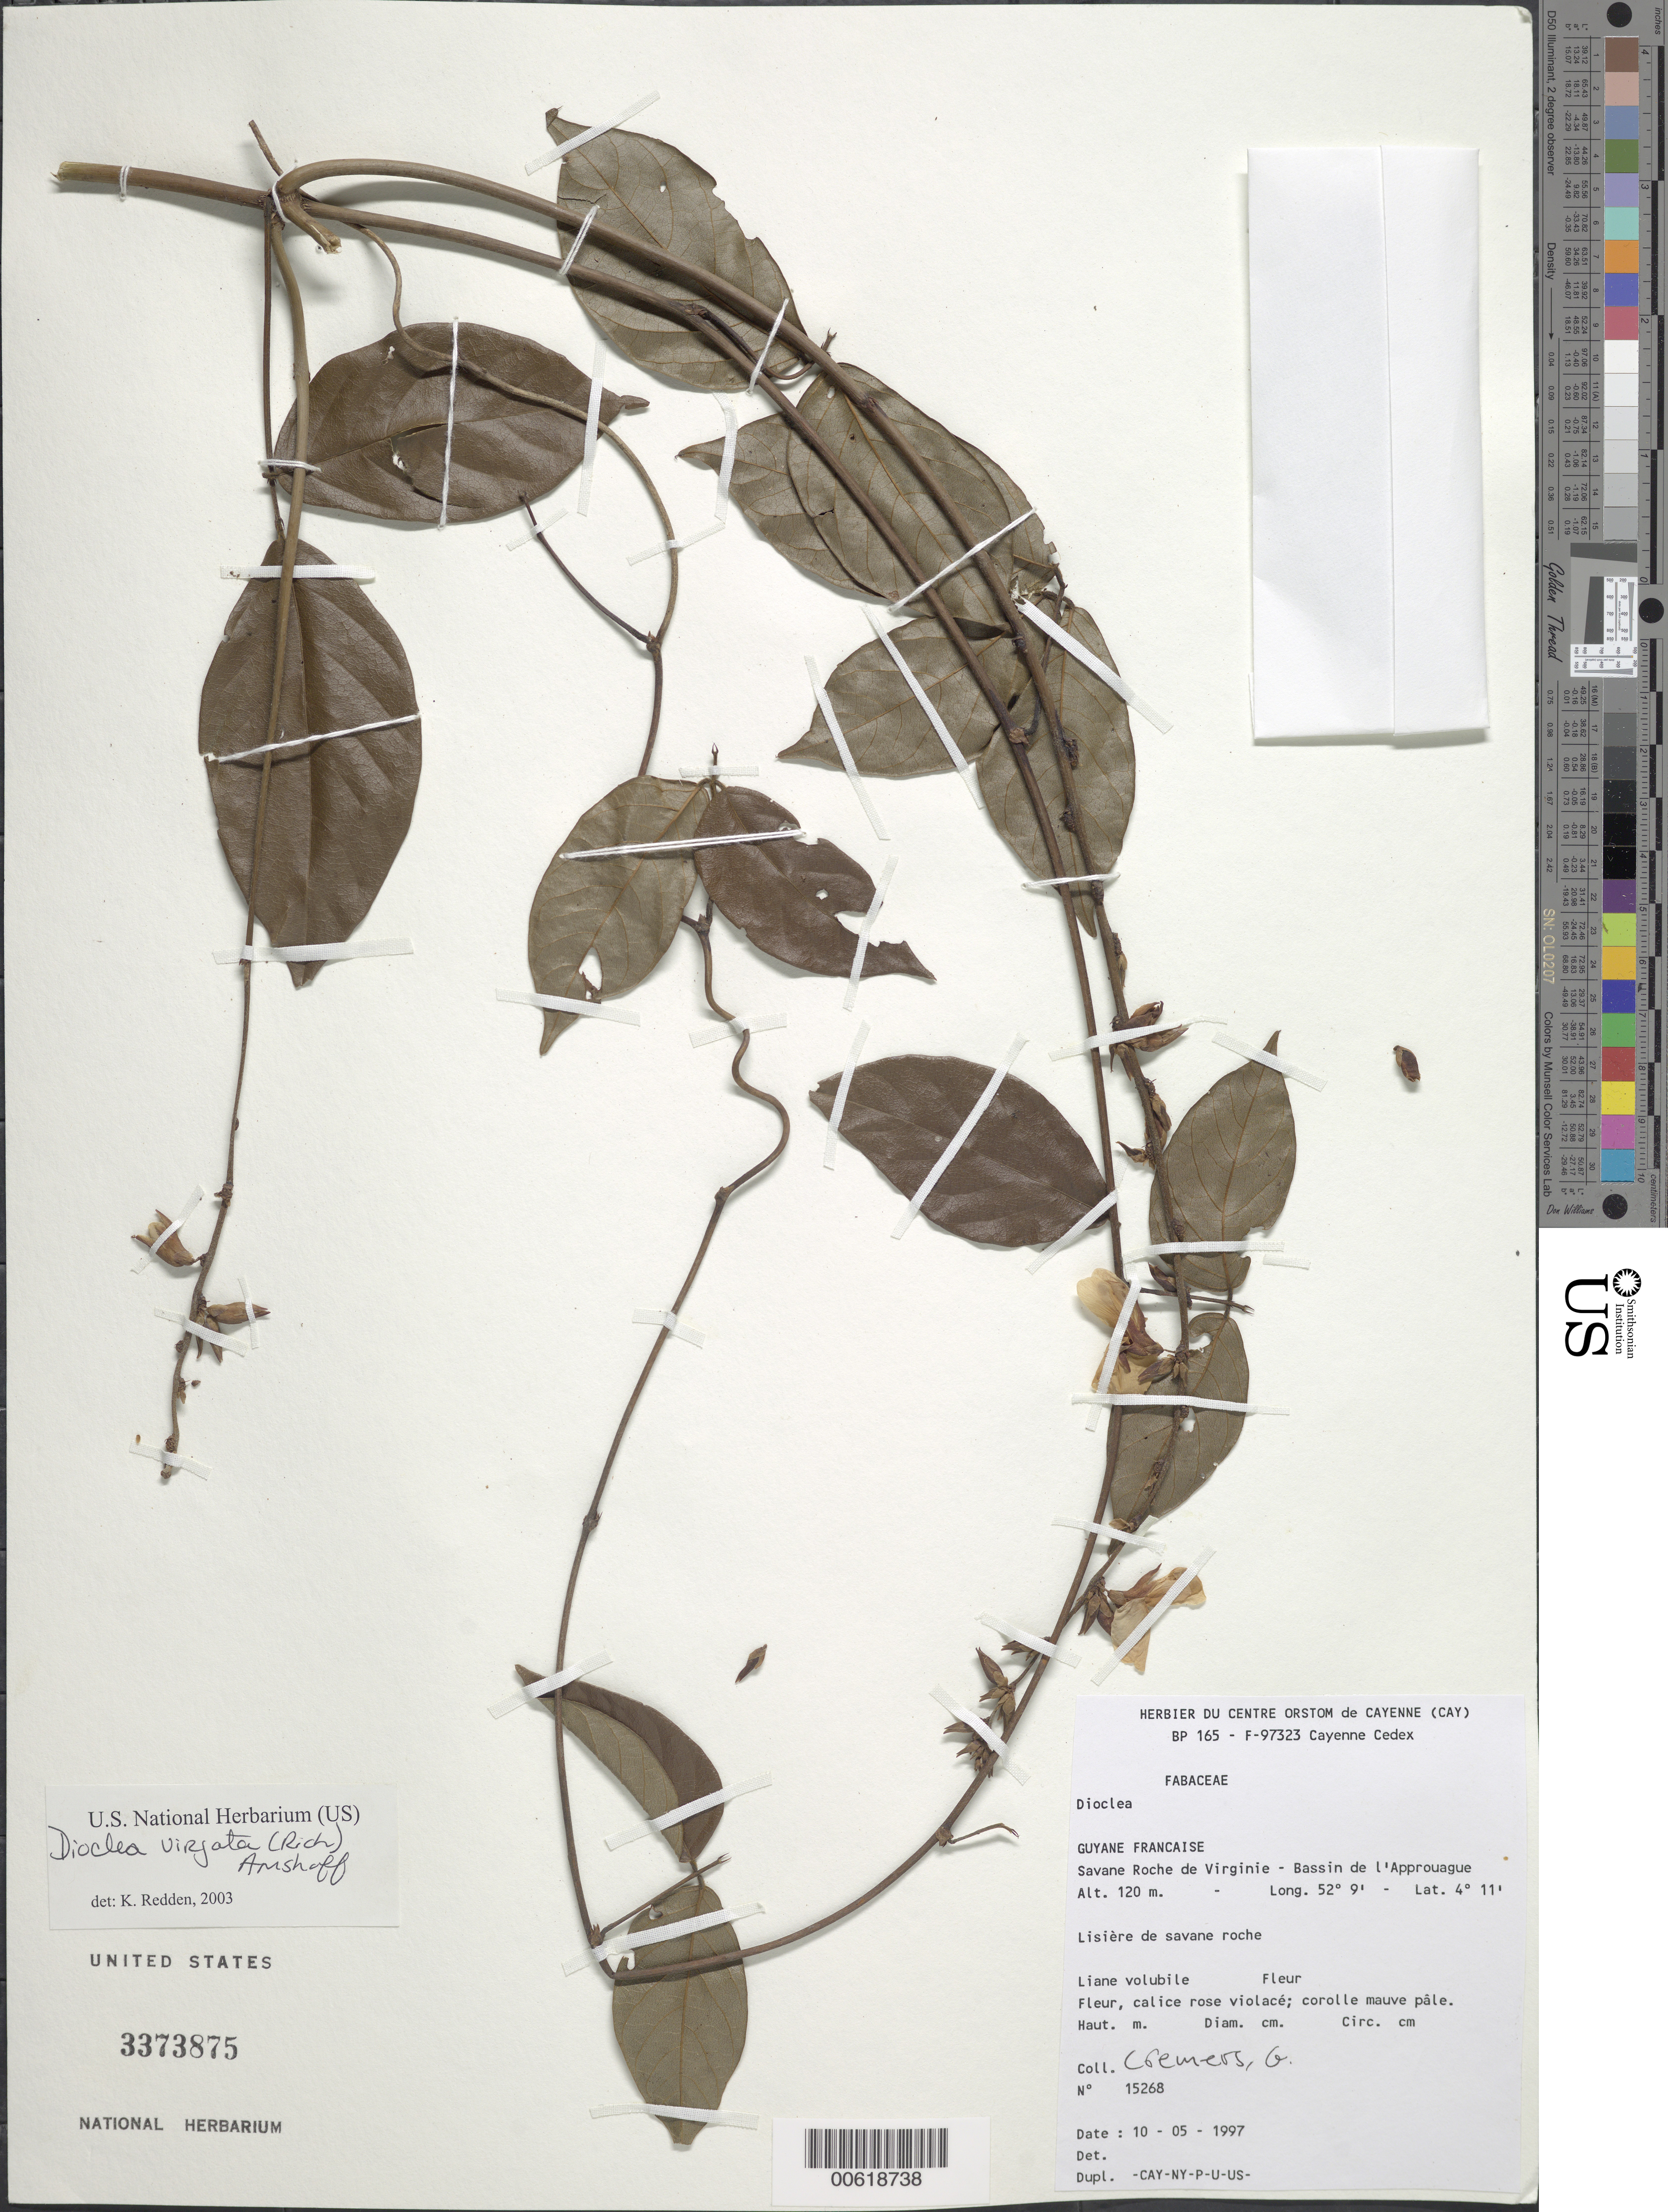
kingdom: Plantae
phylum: Tracheophyta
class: Magnoliopsida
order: Fabales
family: Fabaceae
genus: Dioclea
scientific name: Dioclea virgata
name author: (Rich.) Amshoff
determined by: Redden, K. M.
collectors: G. Cremers & J.-J. de Granville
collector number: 15268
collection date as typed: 10-May-97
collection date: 1997-05-10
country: French Guiana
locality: Savane Roche de Virginie, Bassin de l'Approuague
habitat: Lisière de savane roche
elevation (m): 120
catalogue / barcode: US 3373875